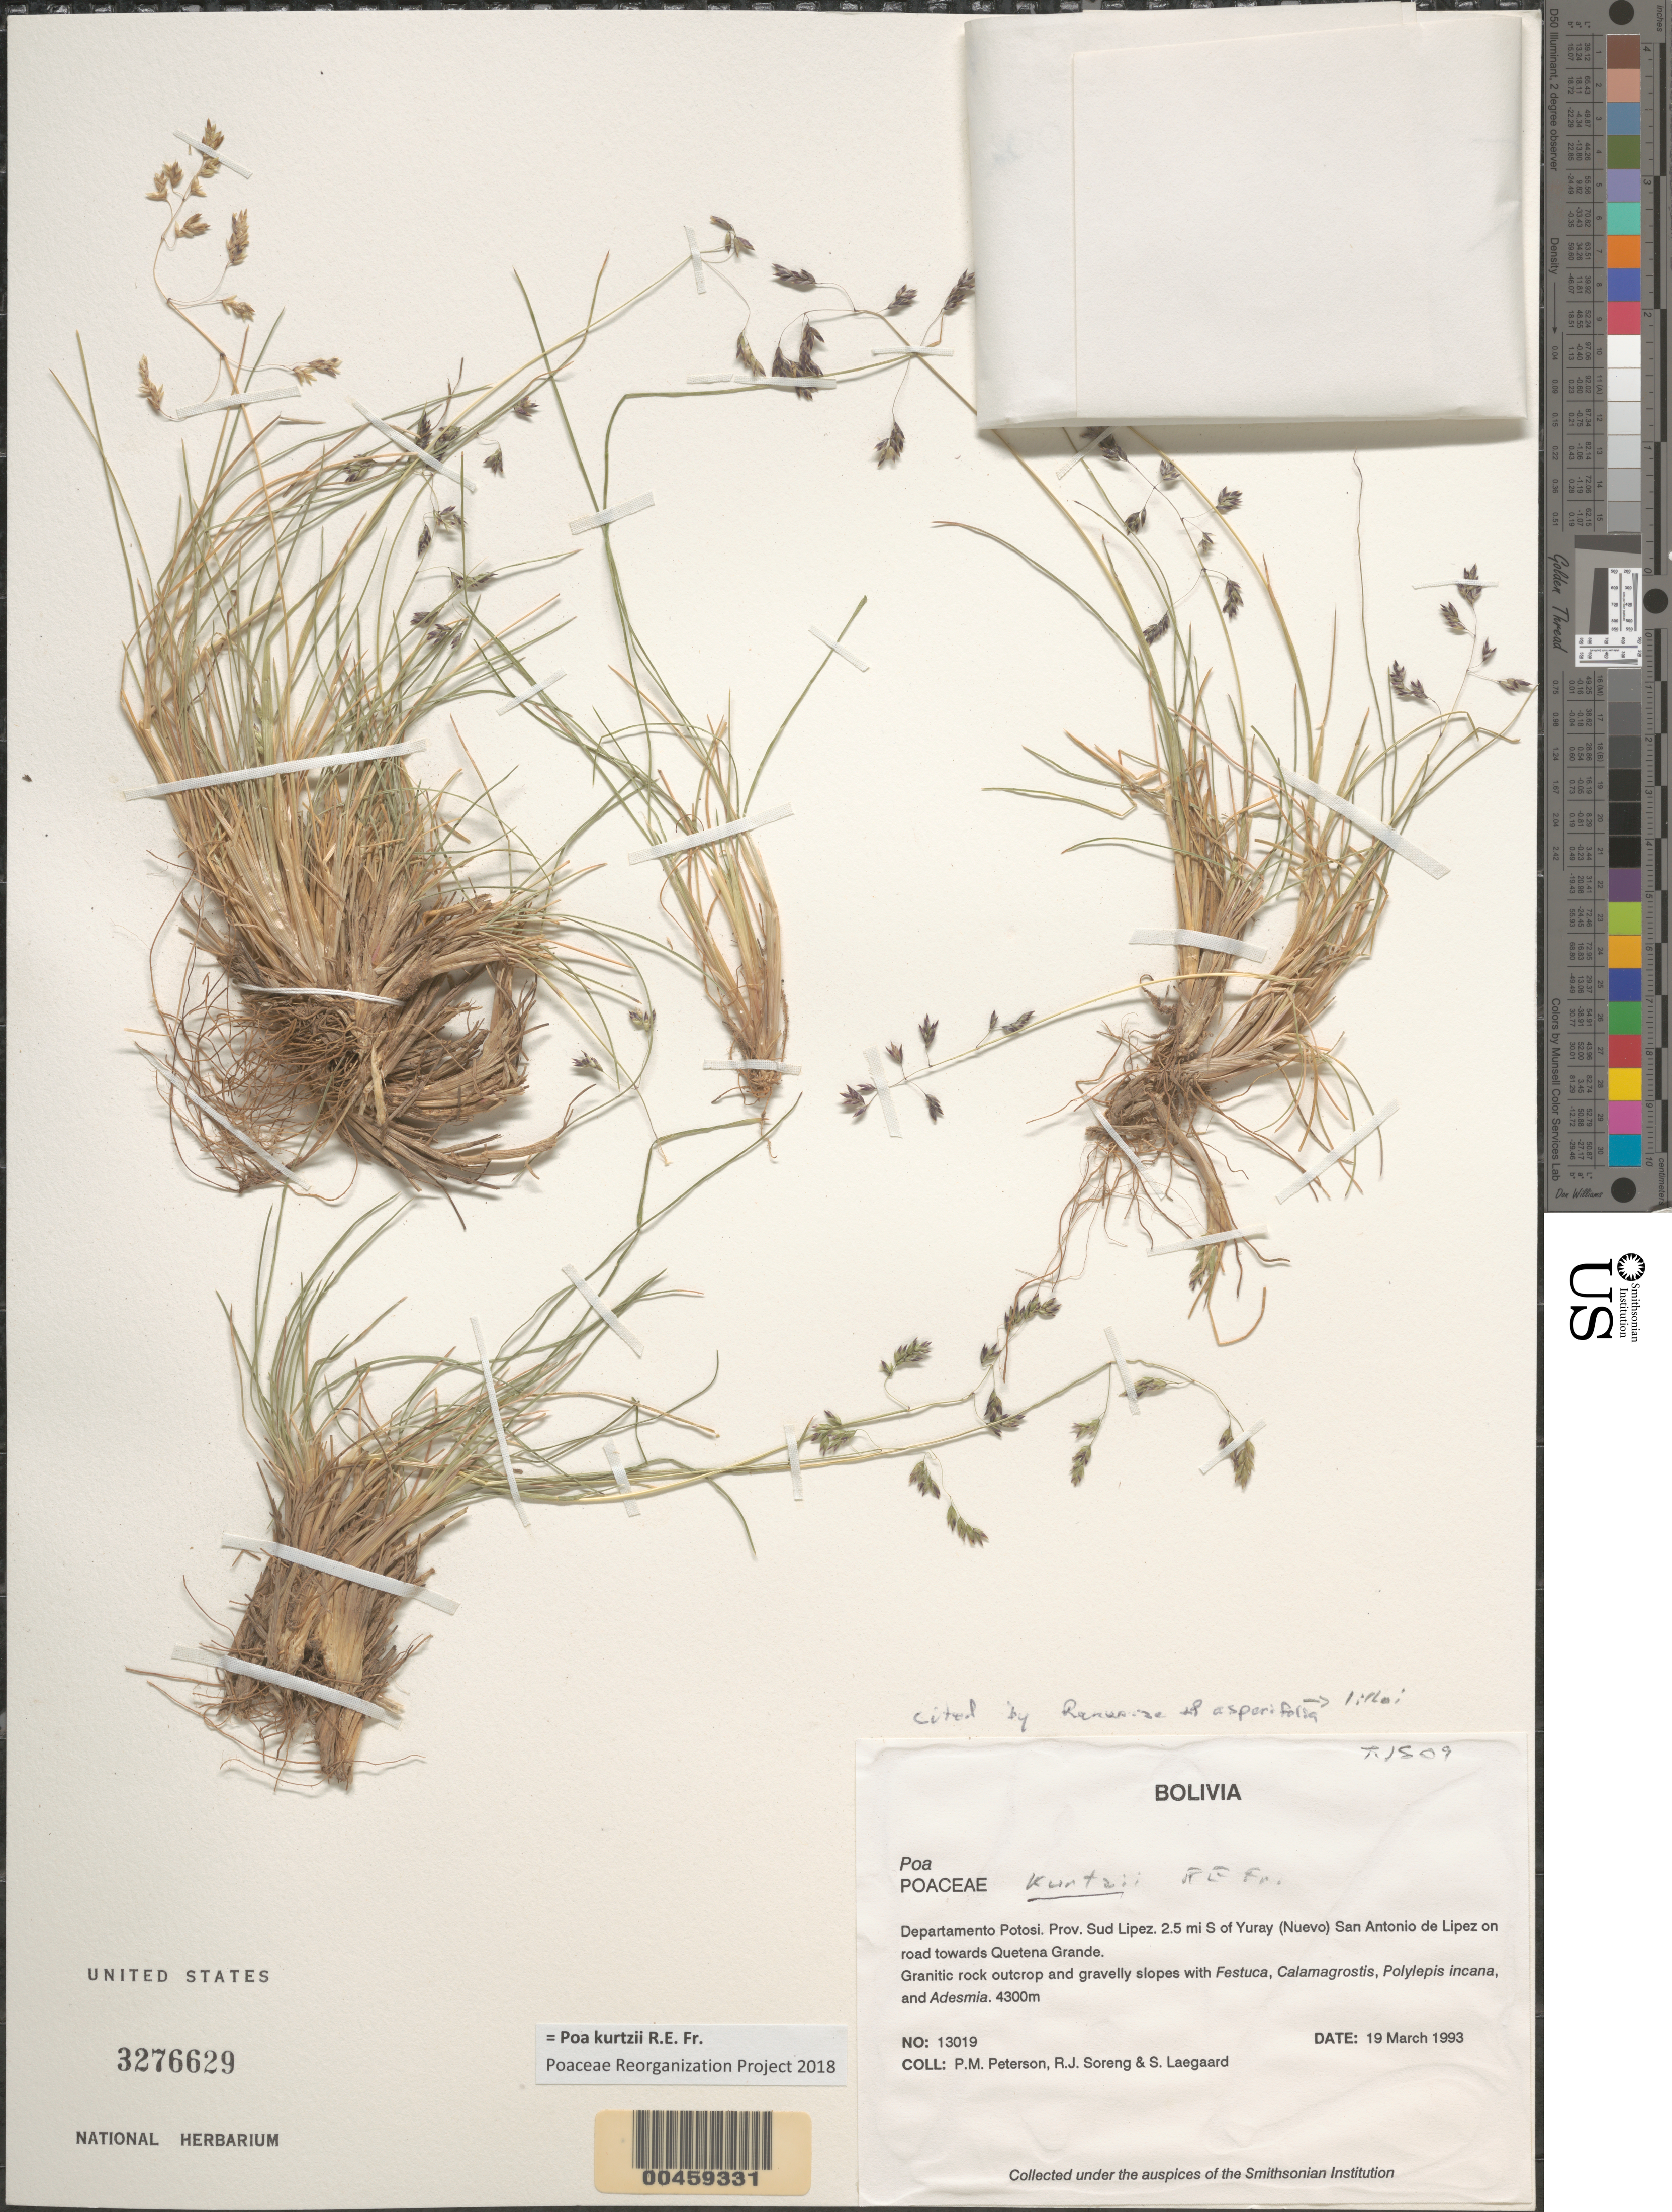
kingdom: Plantae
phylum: Tracheophyta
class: Liliopsida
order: Poales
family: Poaceae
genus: Poa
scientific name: Poa kurtzii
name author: R.E. Fr.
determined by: Poaceae Reorganization Project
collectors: P. M. Peterson, R. J. Soreng & S. Lægaard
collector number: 13019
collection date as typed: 19 Mar 1993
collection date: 1993-03-19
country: Bolivia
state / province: Potosí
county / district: Sud Lípez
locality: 2.5 mi S of Yuray (Nuevo) San Antonia de Lipez on road towards Quentena Grande.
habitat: Granitic rock outcrop and gravelly slopes with Festuca, Calamagrostis, Polylepis incana, and Adesmia.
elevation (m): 4300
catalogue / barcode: US 3276629